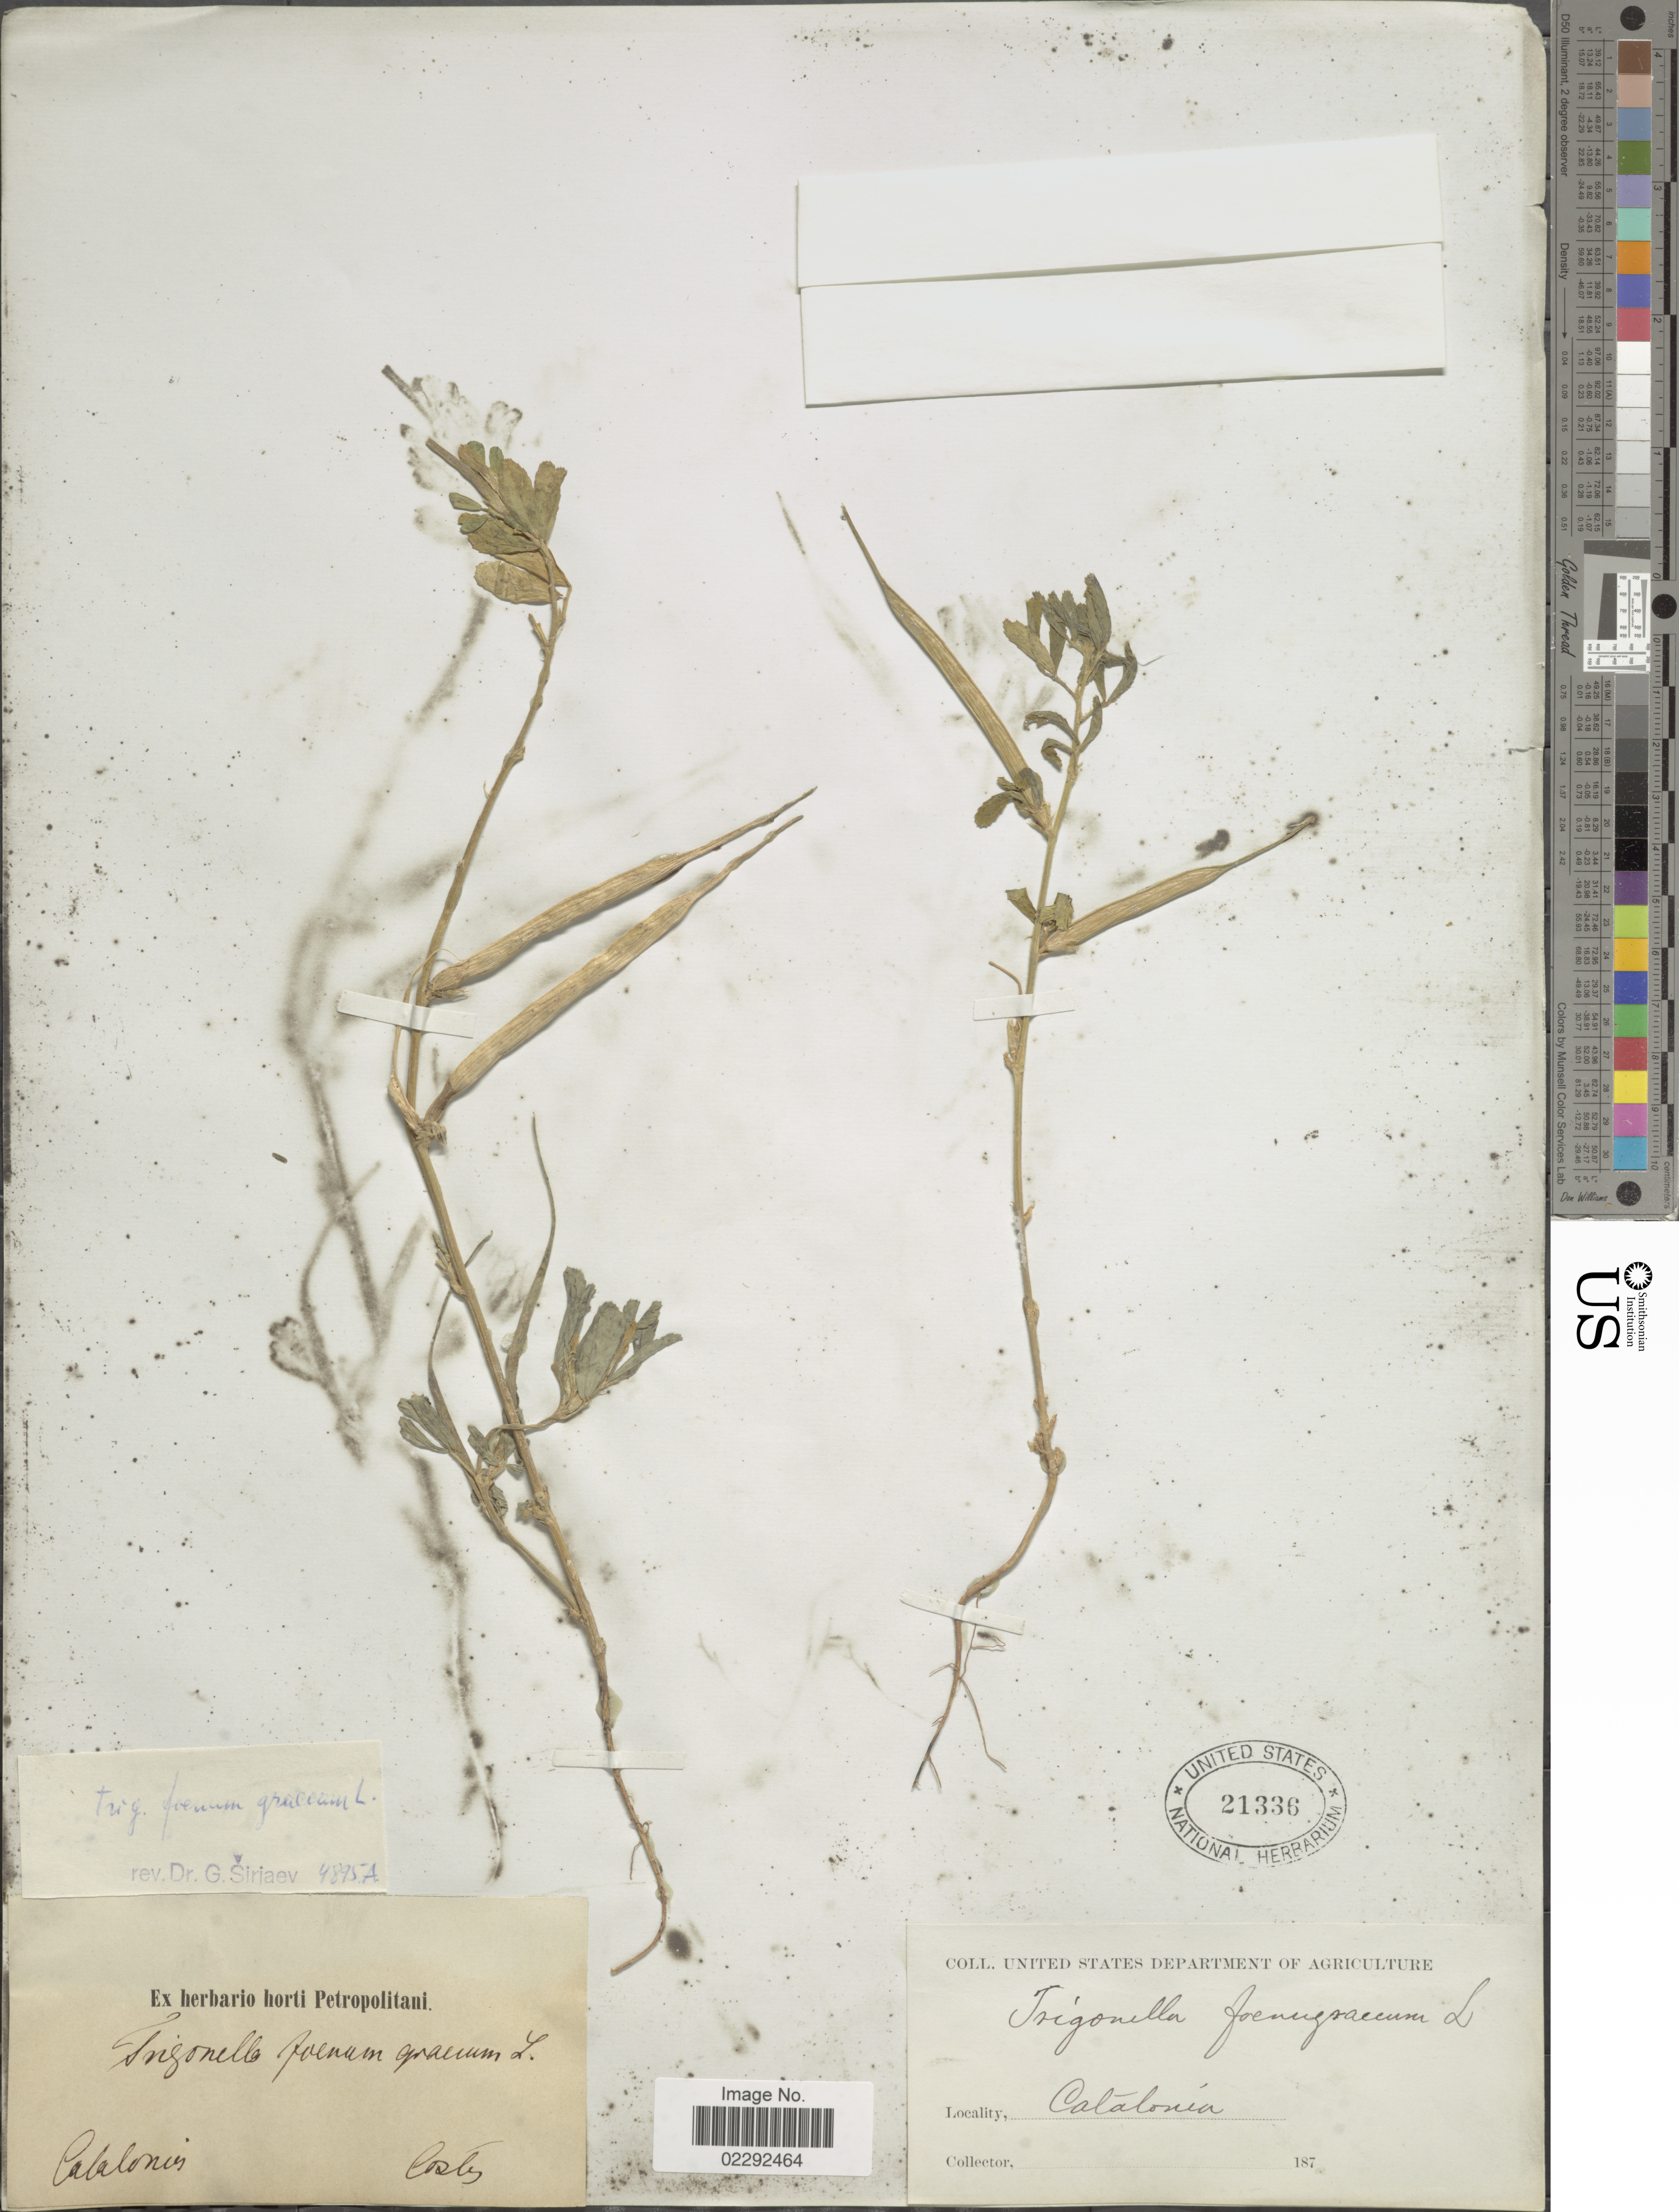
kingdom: Plantae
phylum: Tracheophyta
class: Magnoliopsida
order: Fabales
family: Fabaceae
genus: Trigonella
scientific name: Trigonella foenum-graecum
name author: L.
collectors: -. Costes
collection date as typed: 187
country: Spain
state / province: Catalunya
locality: Catalonia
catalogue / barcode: US 21336